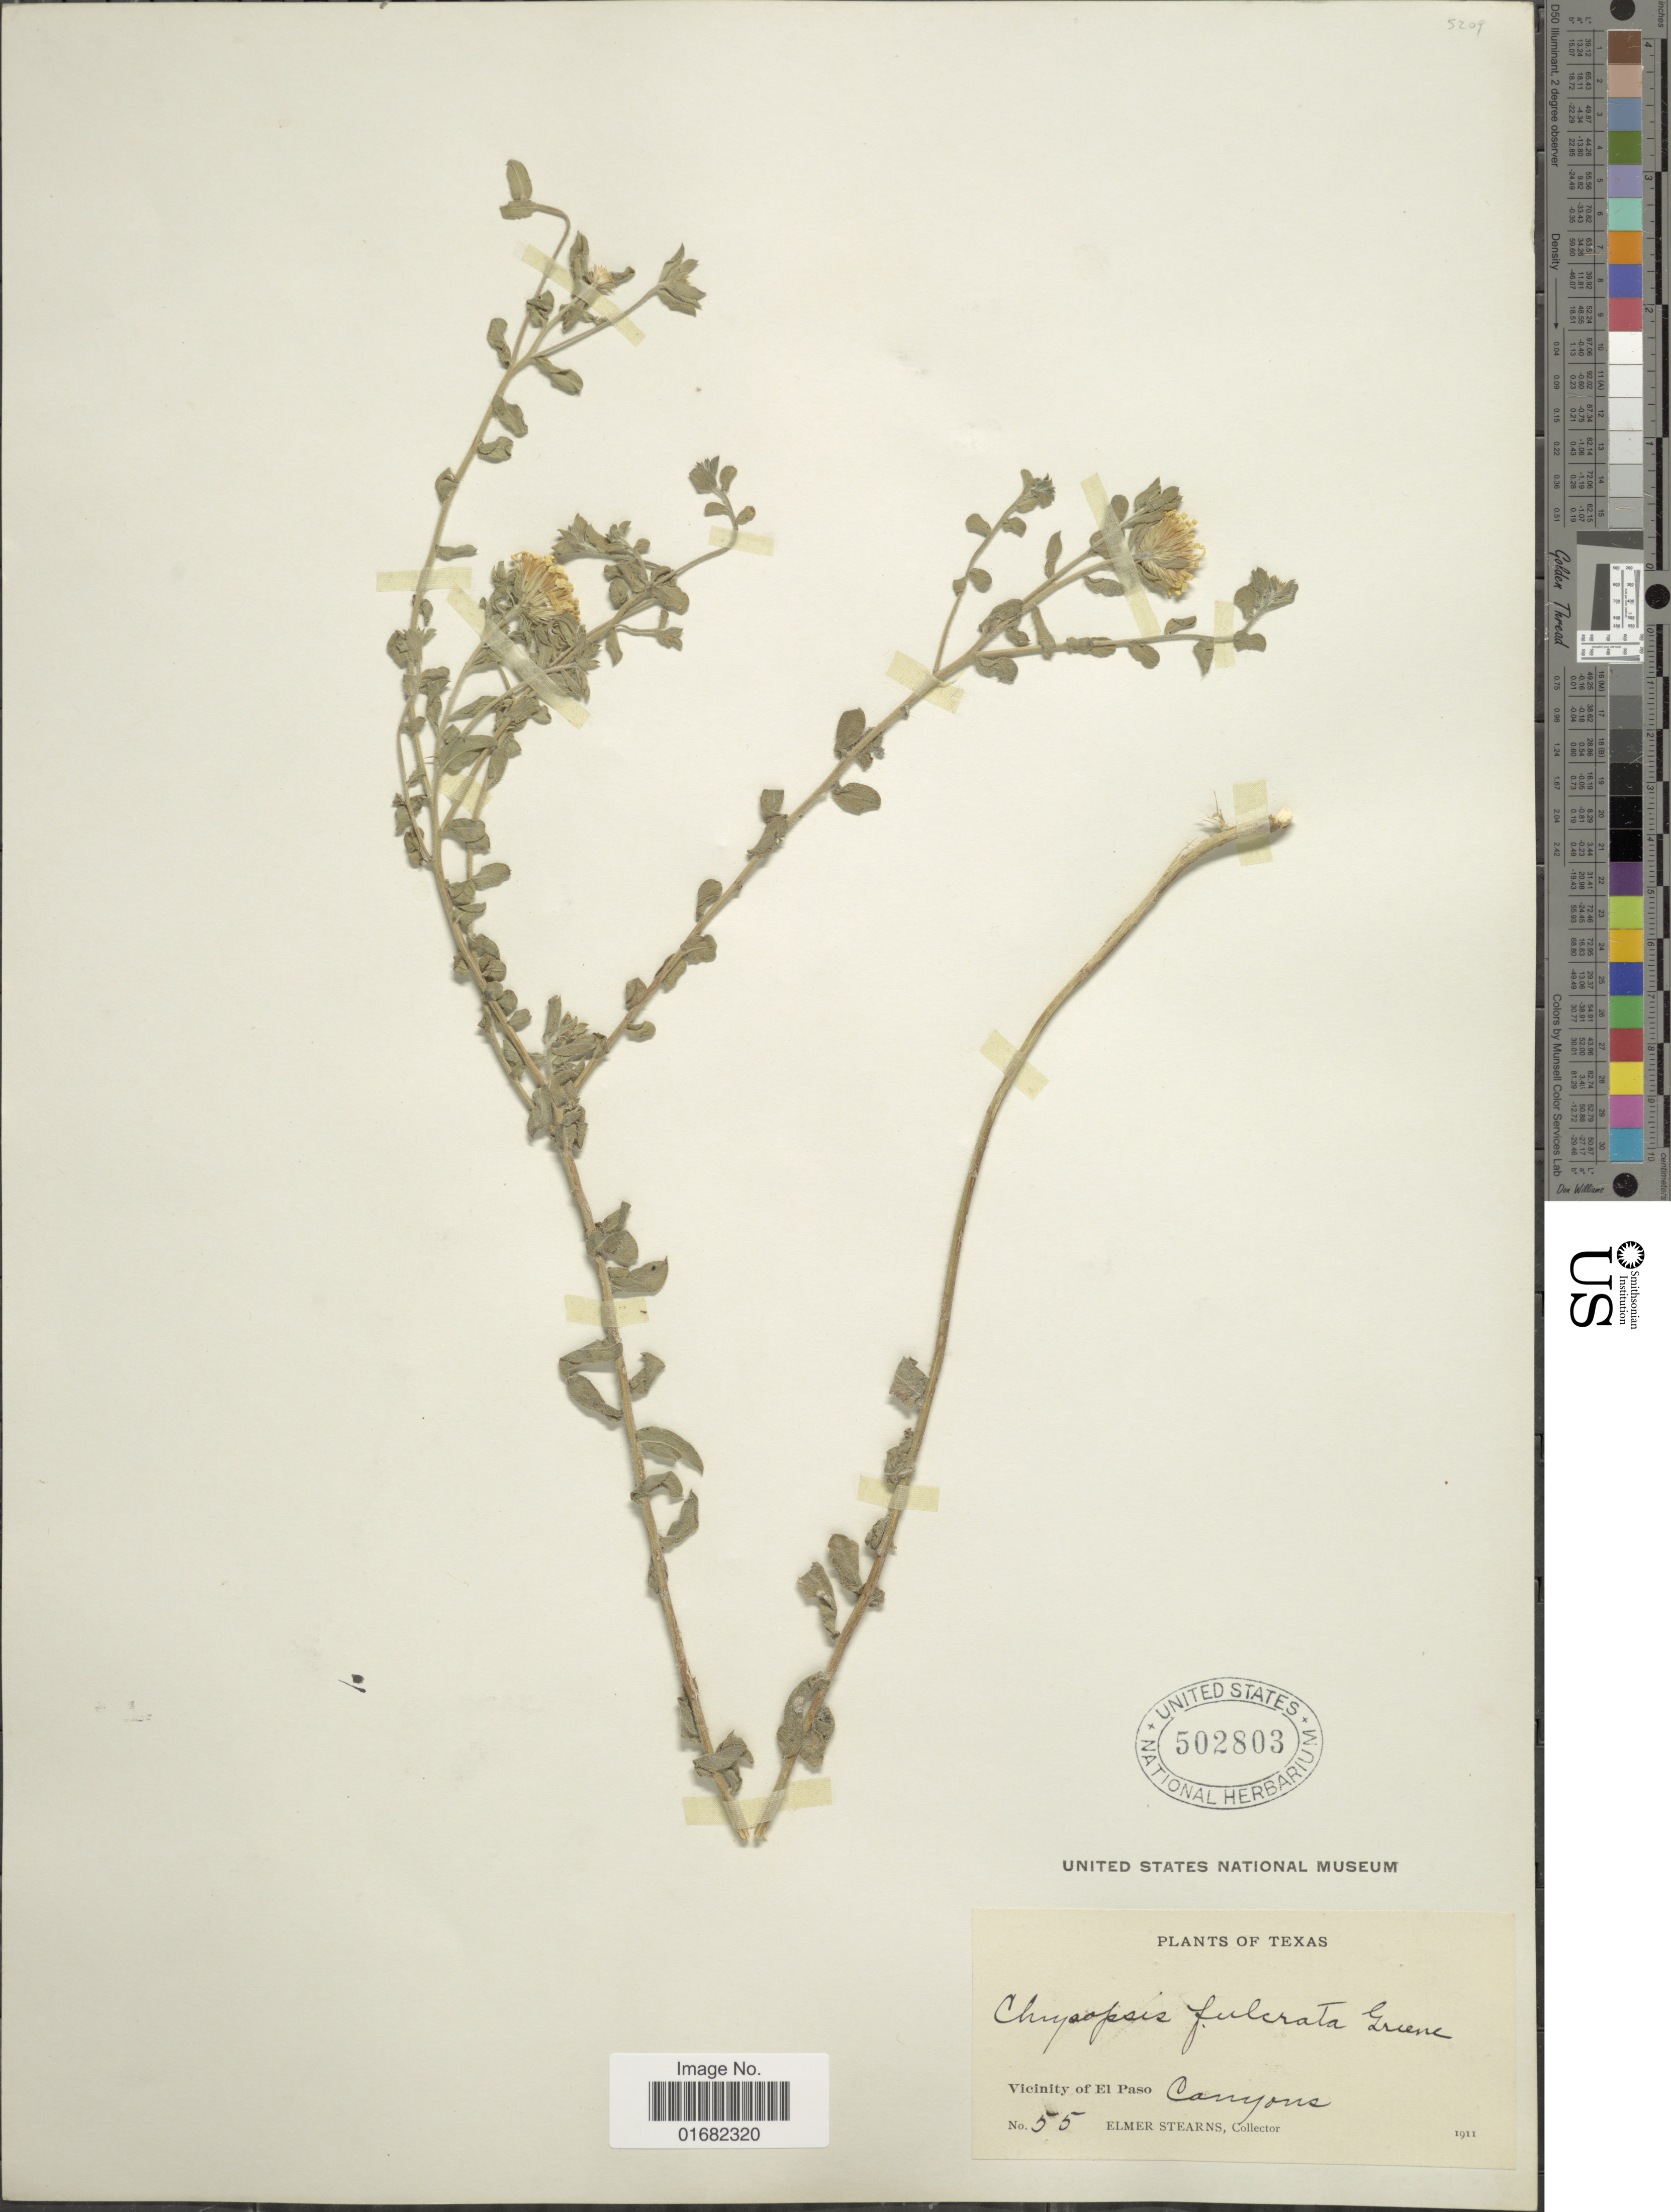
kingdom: Plantae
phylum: Tracheophyta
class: Magnoliopsida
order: Asterales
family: Asteraceae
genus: Heterotheca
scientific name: Heterotheca fulcrata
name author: (Greene) Shinners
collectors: E. Stearns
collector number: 55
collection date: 1911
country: United States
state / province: Texas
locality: Vicinity of El Paso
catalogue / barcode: US 502803